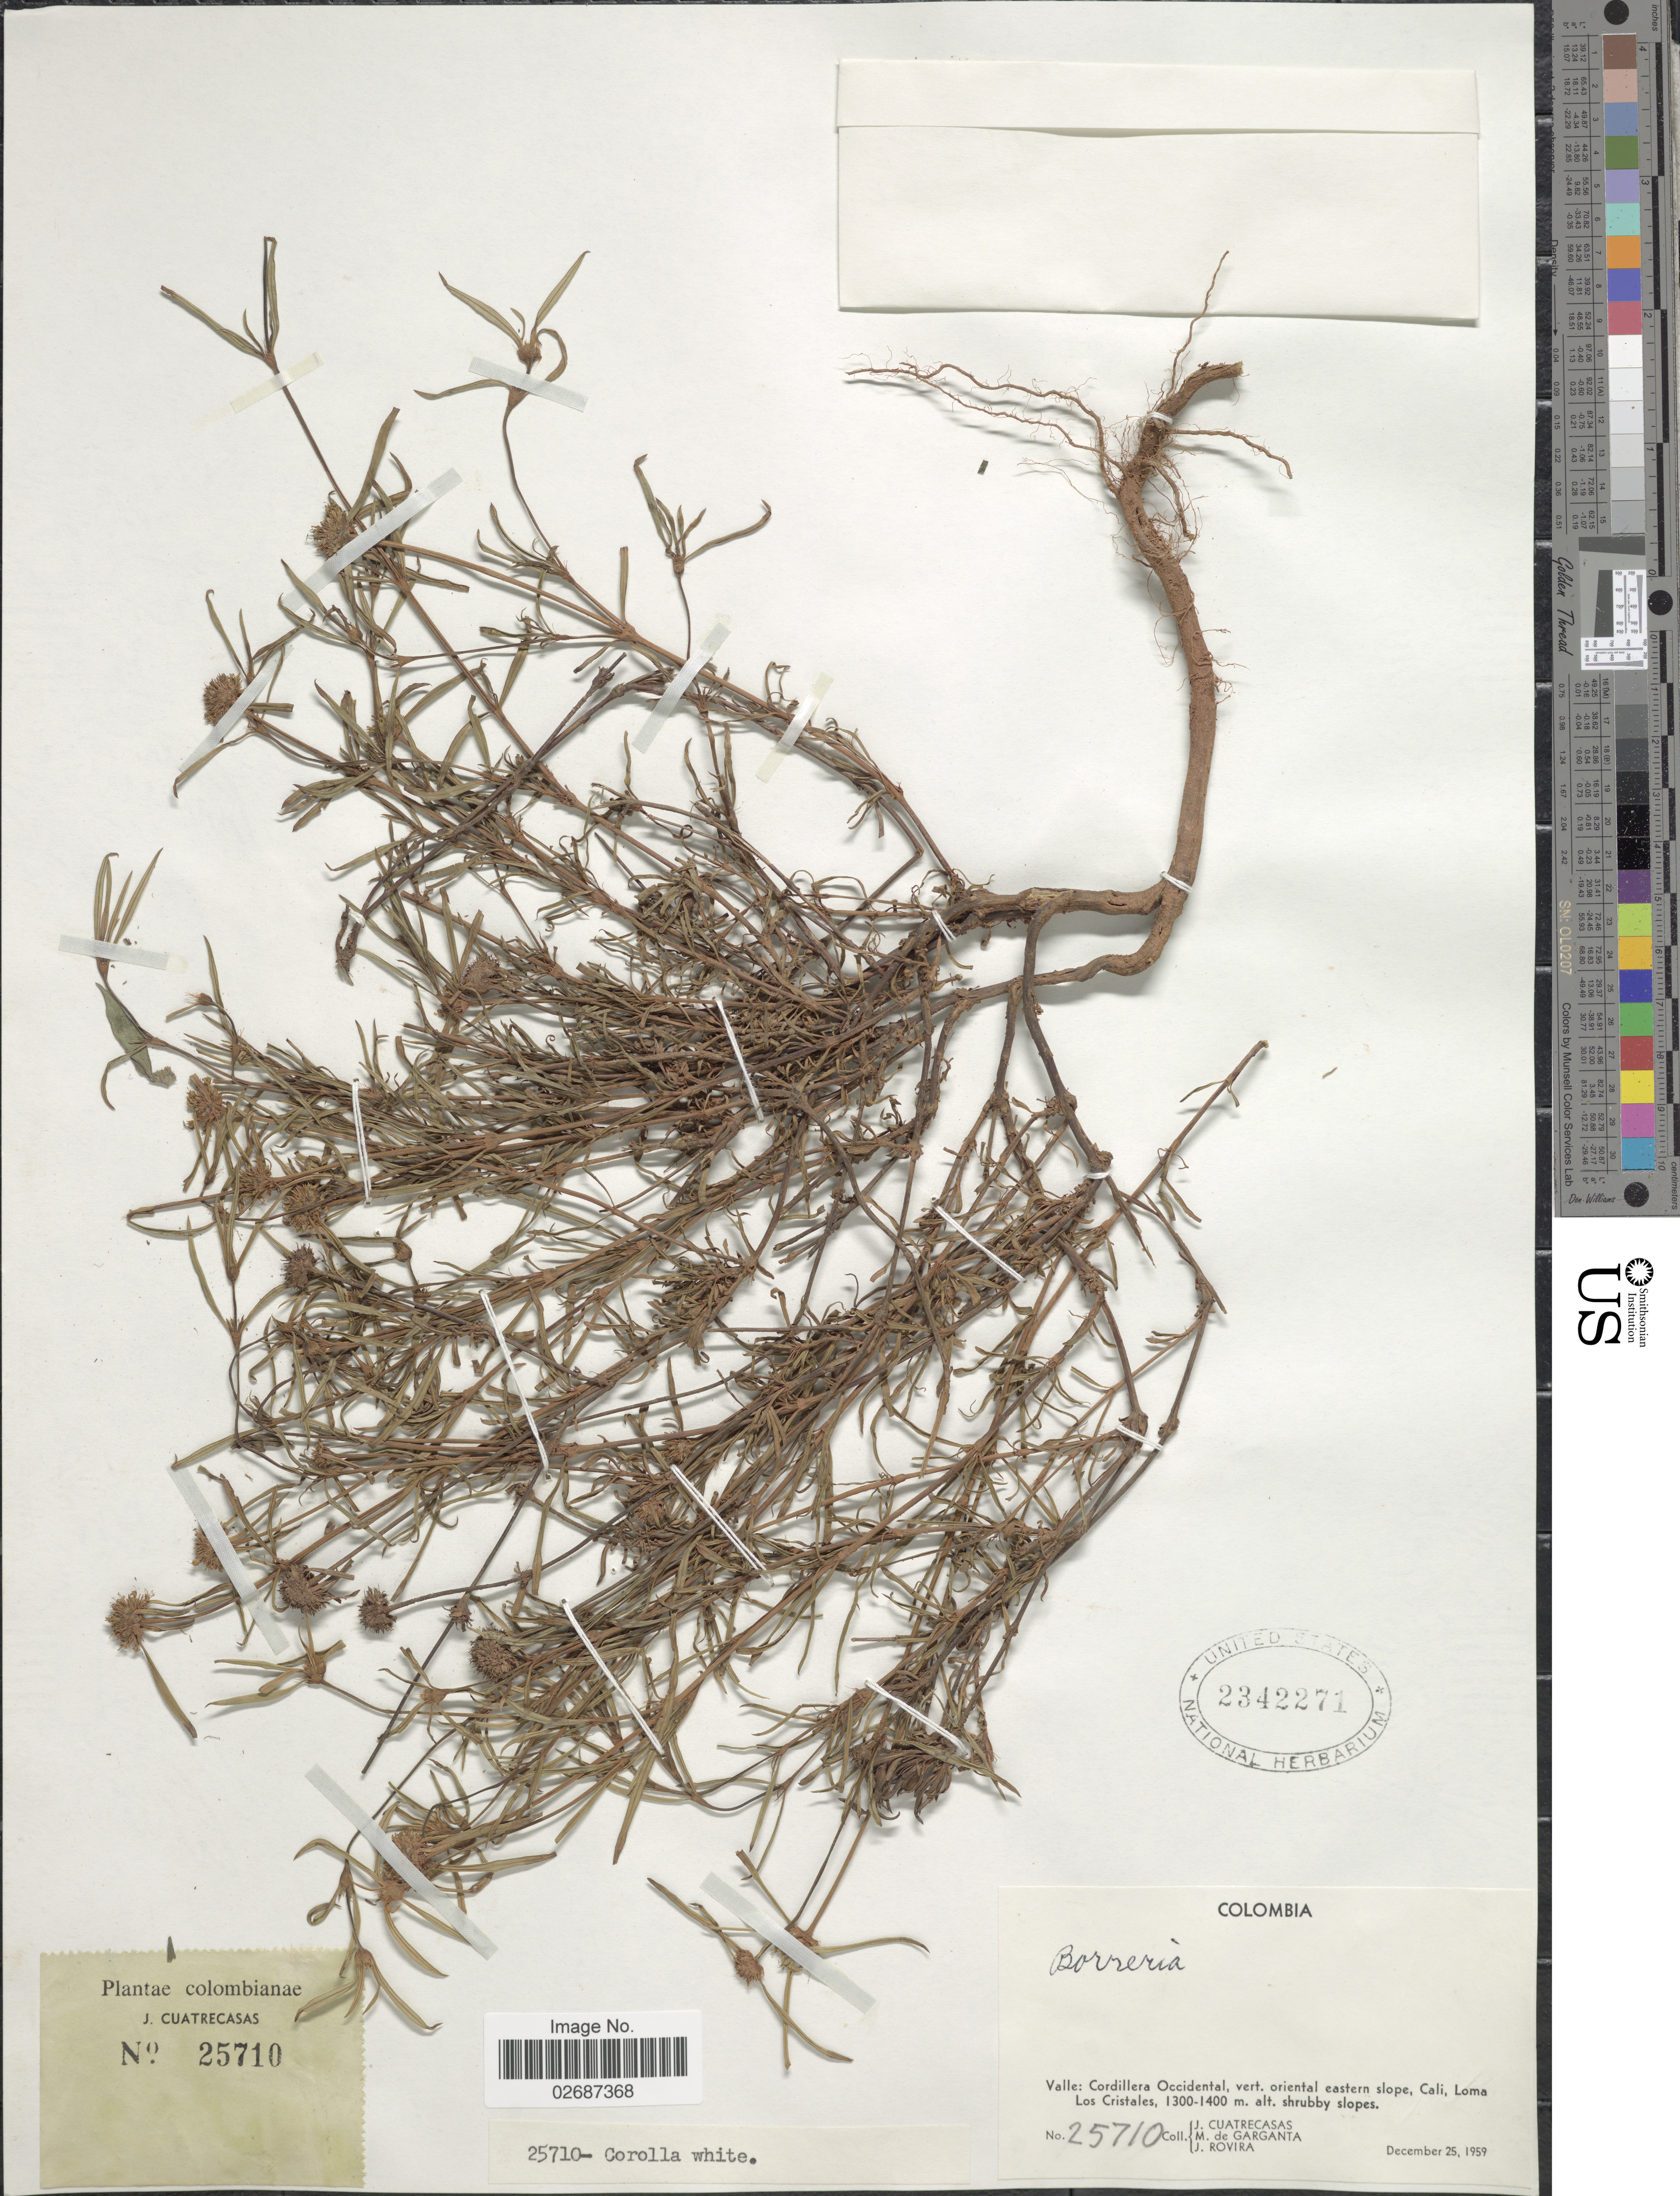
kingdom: Plantae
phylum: Tracheophyta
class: Magnoliopsida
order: Gentianales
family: Rubiaceae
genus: Borreria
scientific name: Borreria sp.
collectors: J. Cuatrecasas, M. Garganta & J. Rovira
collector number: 25710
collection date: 1959-12-25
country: Colombia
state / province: Valle del Cauca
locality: Cordillera Occidental, vert. oriental eastern slope, Cali, Loma Los Cristales, shrubby places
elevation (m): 1300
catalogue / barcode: US 2342271